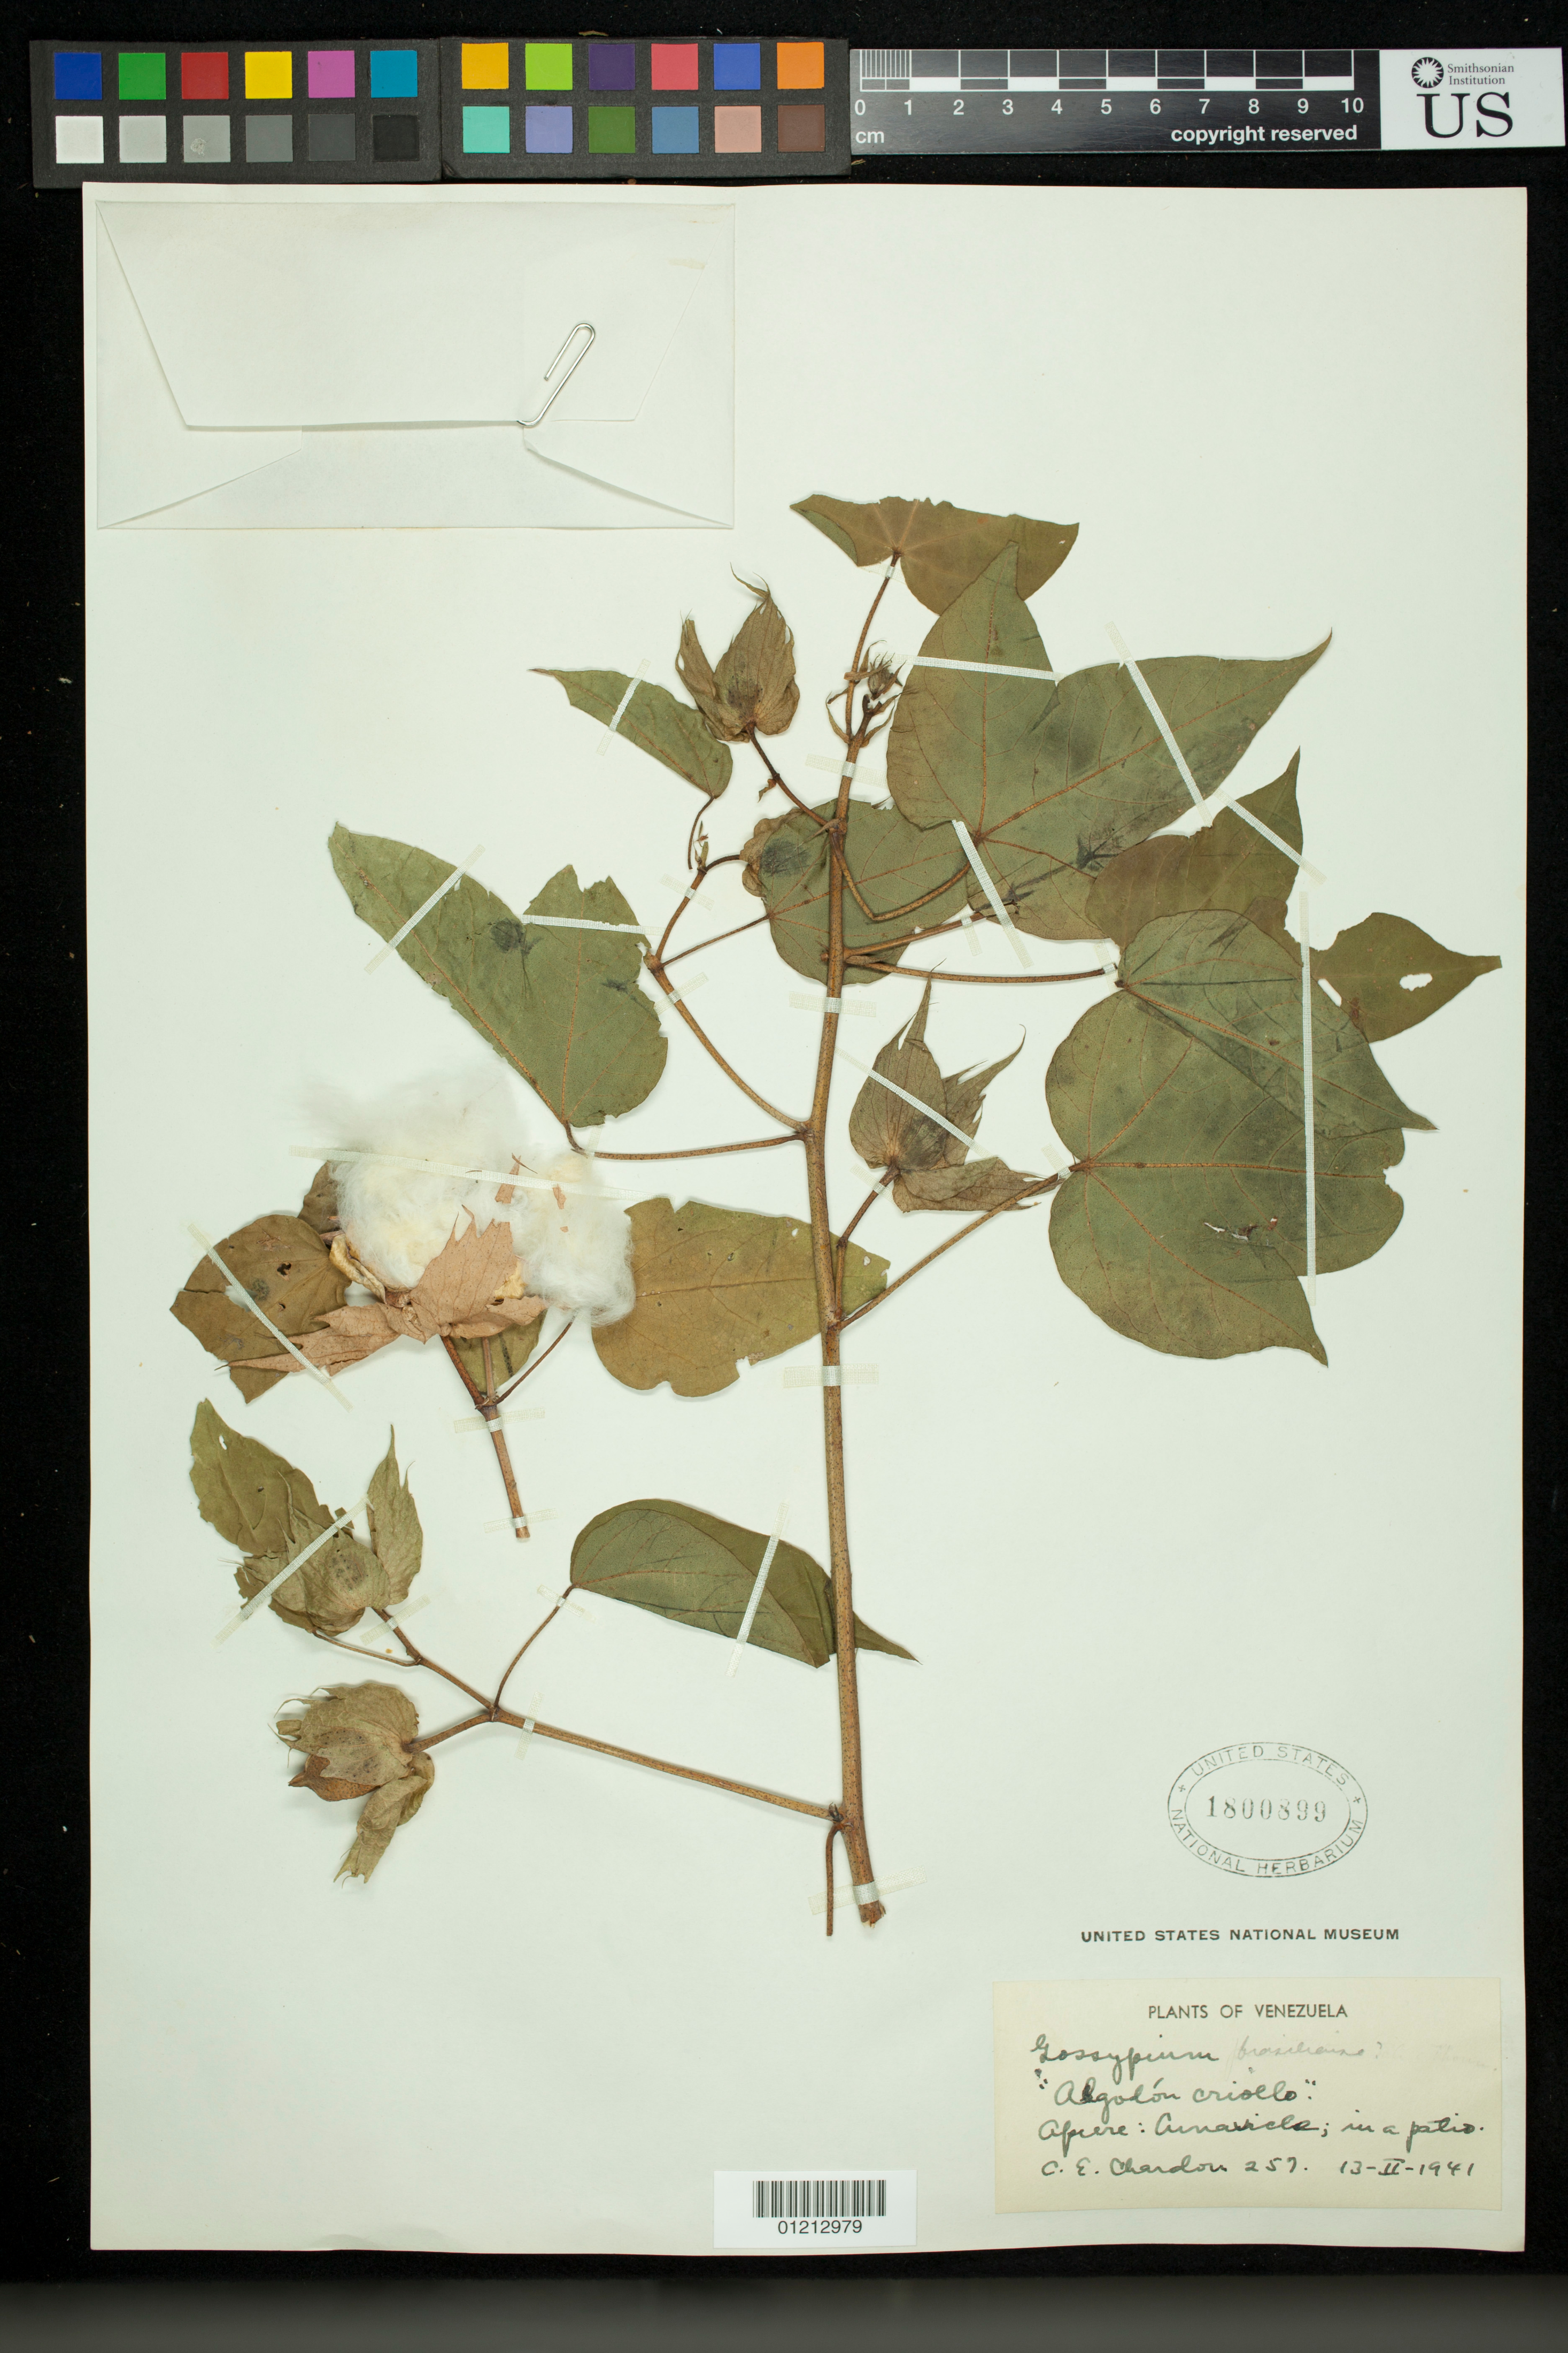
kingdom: Plantae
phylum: Tracheophyta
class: Magnoliopsida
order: Malvales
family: Malvaceae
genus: Gossypium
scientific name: Gossypium brasiliense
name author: Macfad.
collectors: C. E. Chardón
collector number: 257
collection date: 1941-02-13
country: Venezuela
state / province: Apure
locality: Cinaruco (?) on a patio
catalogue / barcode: US 1800899